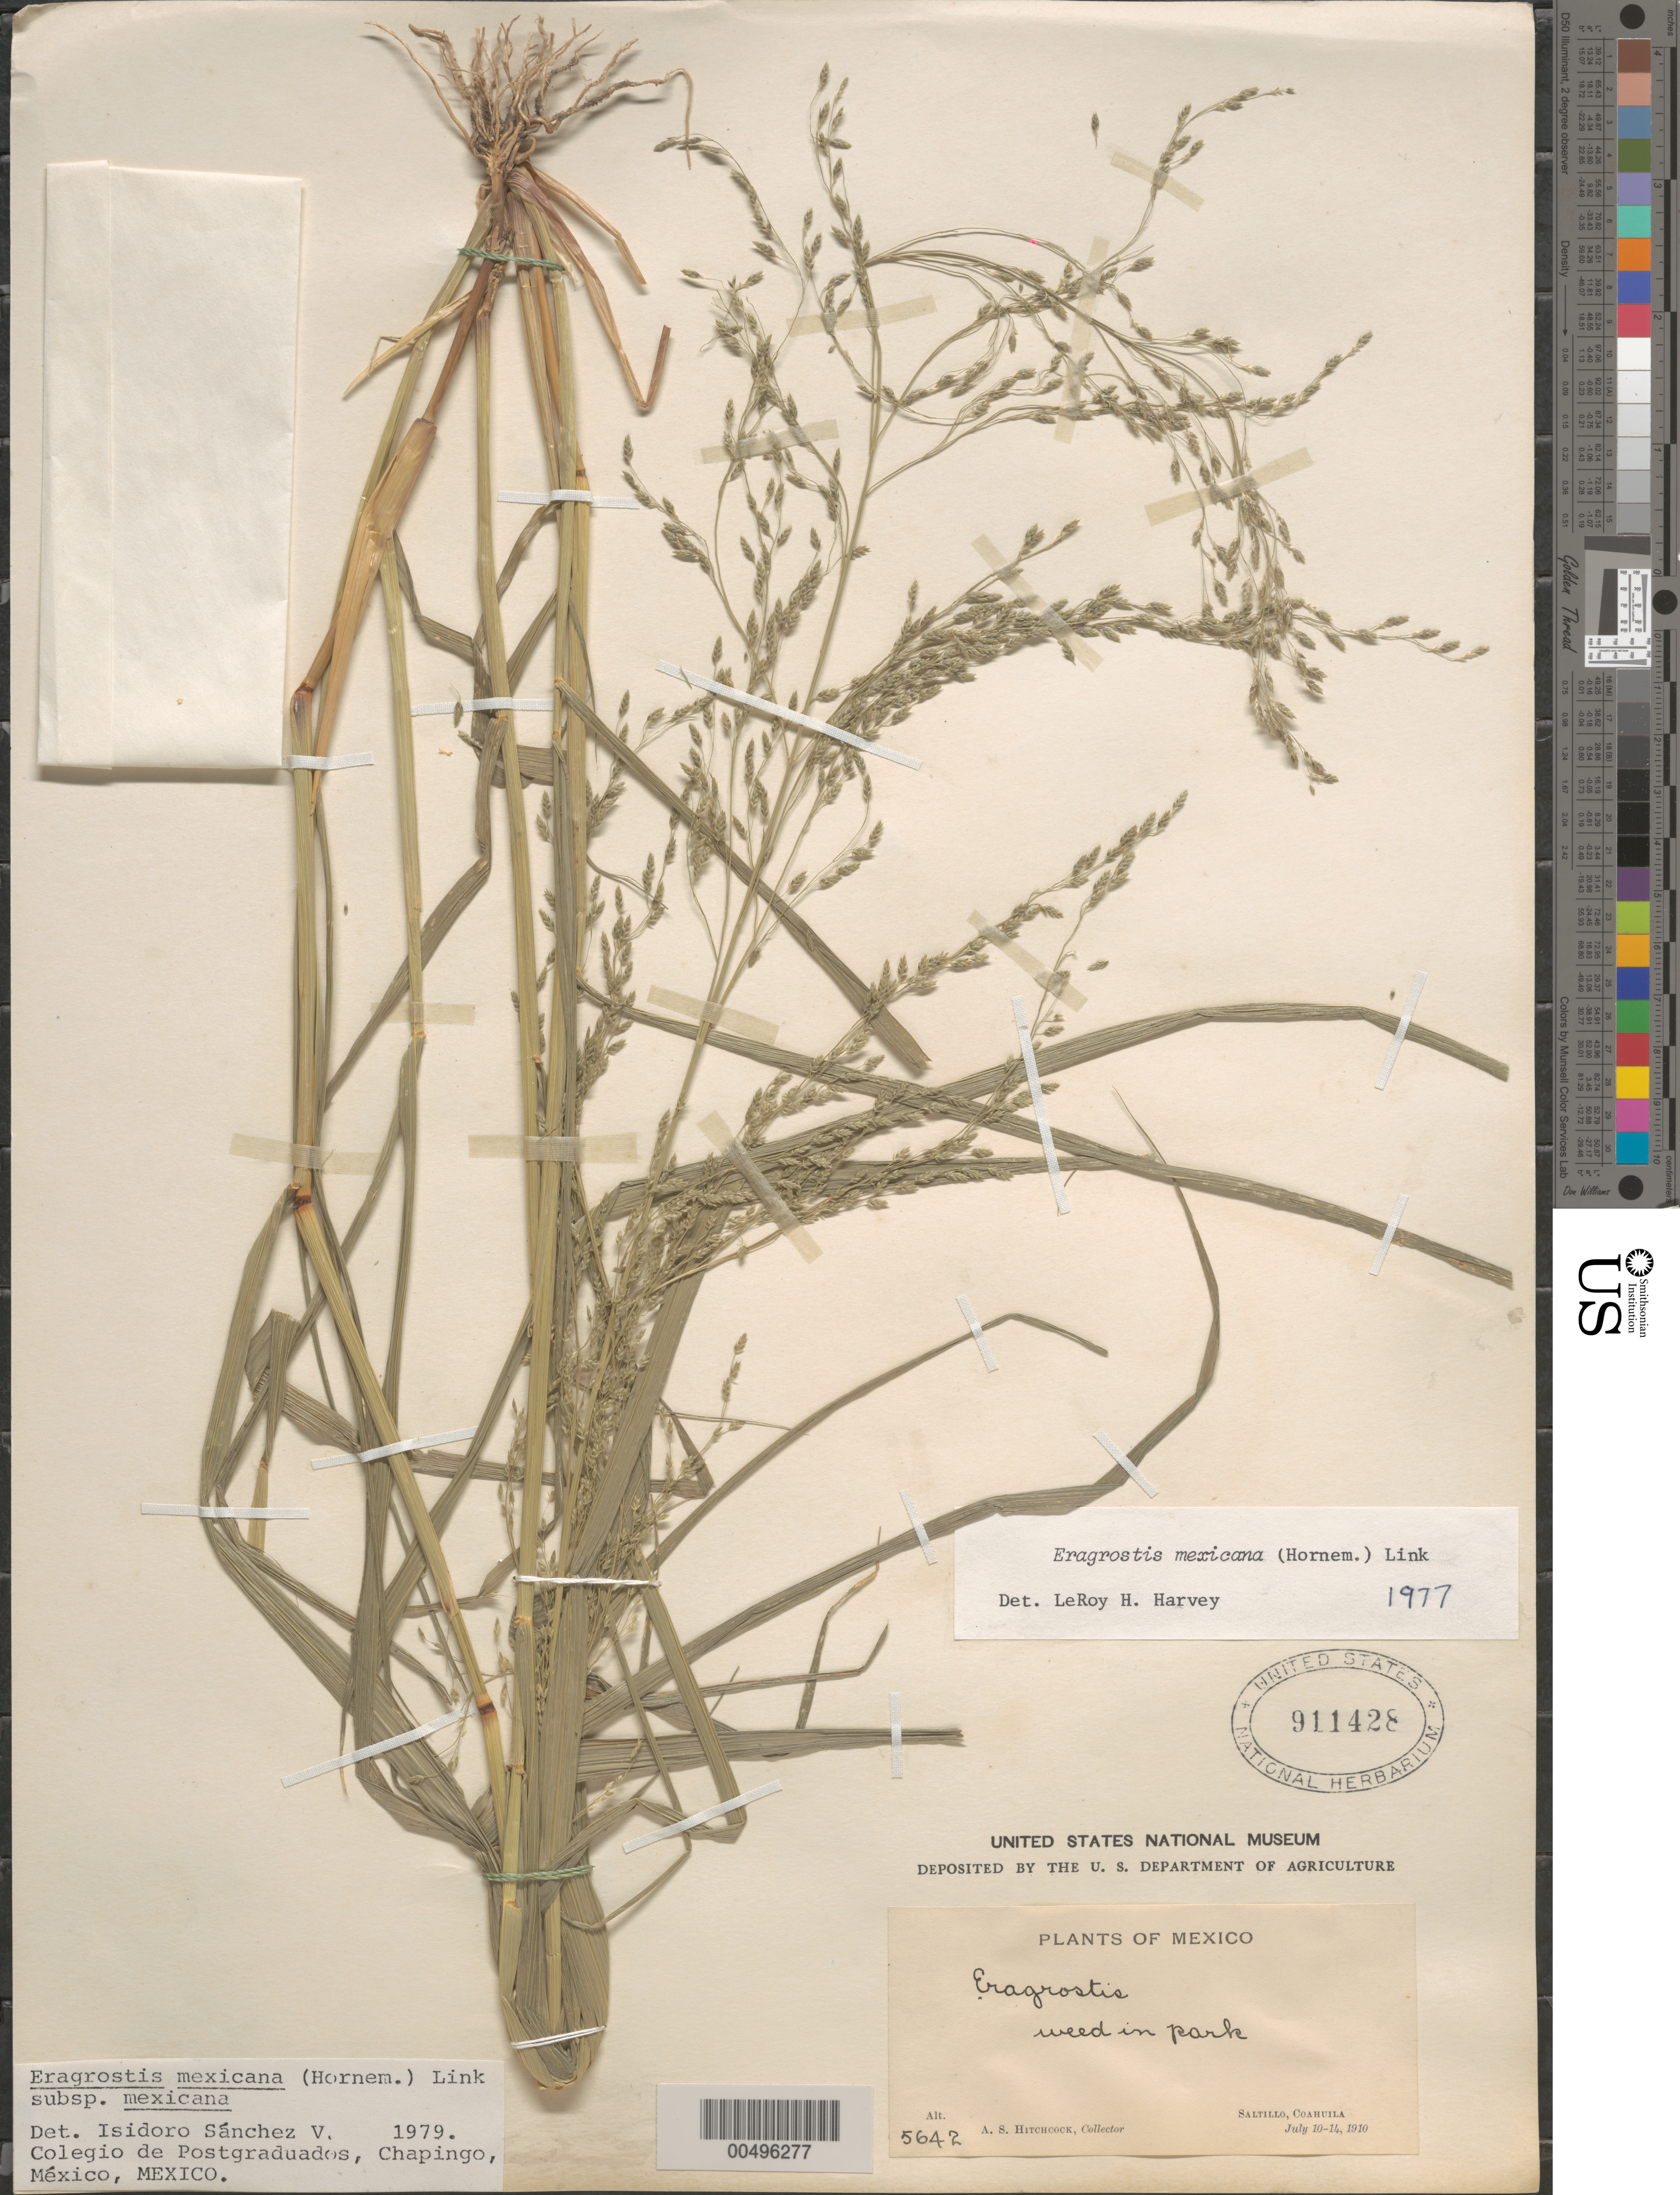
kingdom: Plantae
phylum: Tracheophyta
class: Liliopsida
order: Poales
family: Poaceae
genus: Eragrostis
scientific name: Eragrostis mexicana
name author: (Hornem.) Link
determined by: Sánchez Vega, I. M.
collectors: A. S. Hitchcock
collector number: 5642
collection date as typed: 10 Jul 1910 to 14 Jul 1910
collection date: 1910-07-10/1910-07-14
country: Mexico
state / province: Coahuila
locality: Saltillo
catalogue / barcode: US 911428